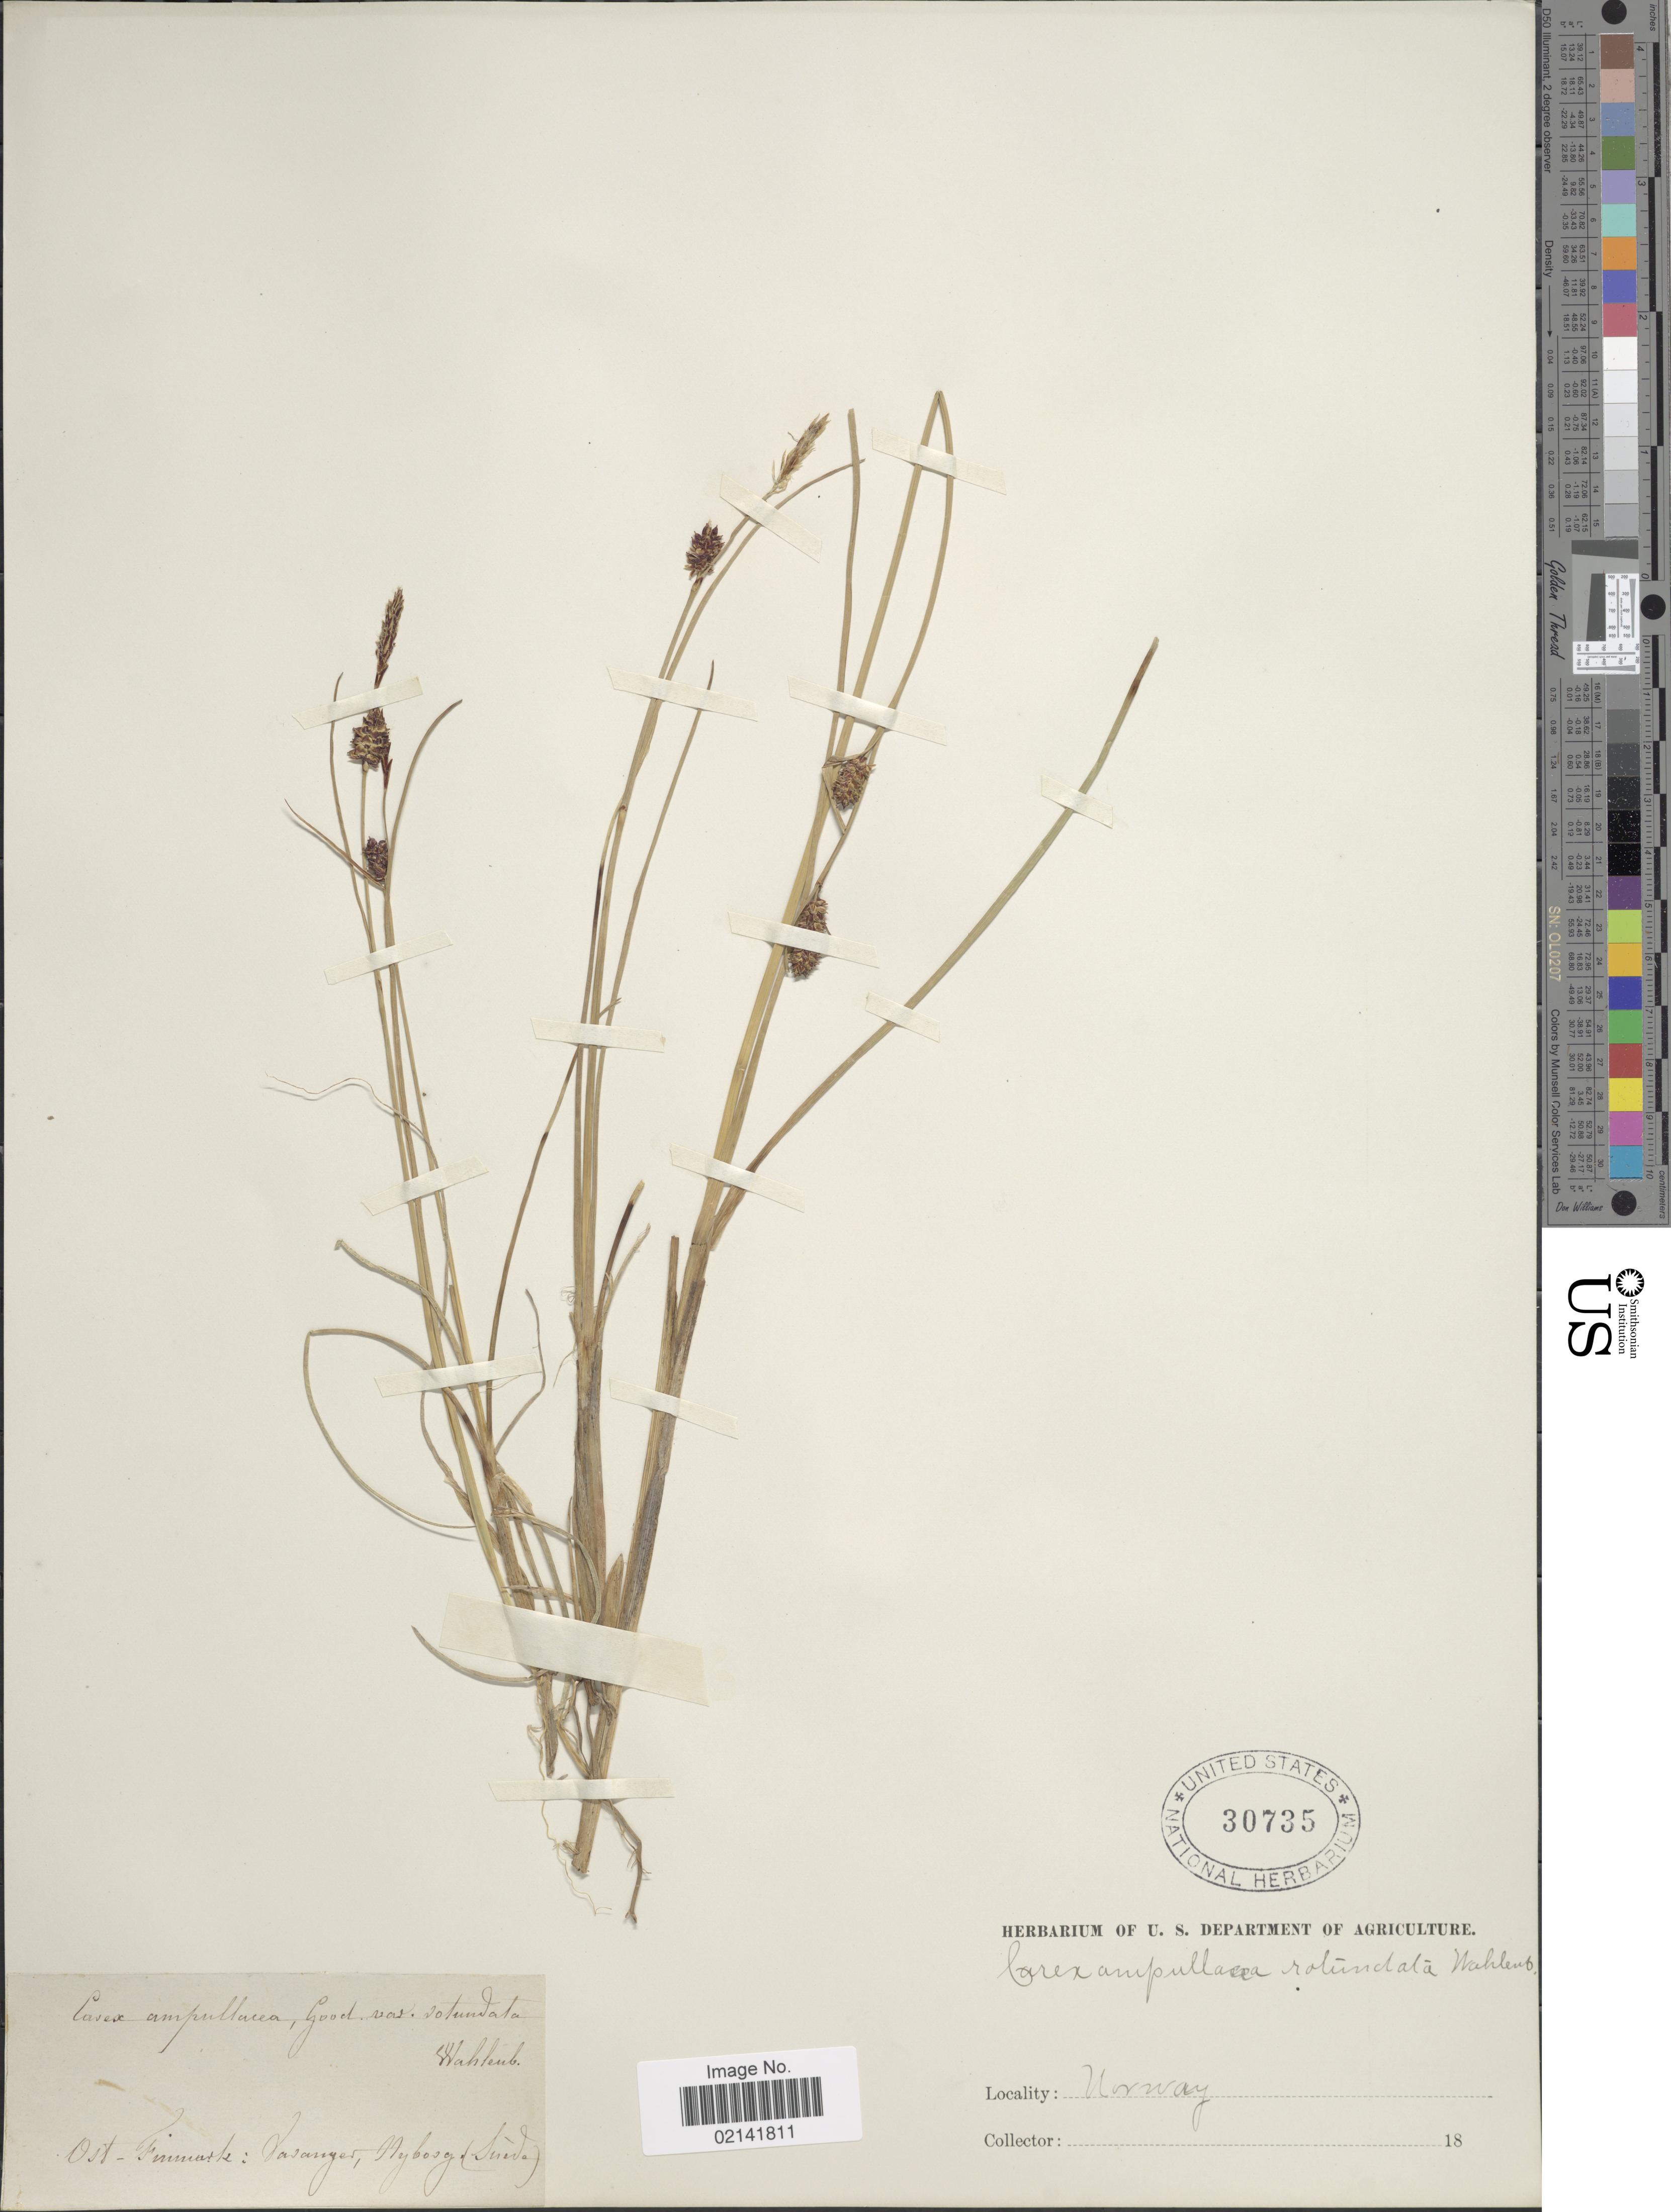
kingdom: Plantae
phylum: Tracheophyta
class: Liliopsida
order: Poales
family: Cyperaceae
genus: Carex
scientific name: Carex rotundata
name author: Wahlenb.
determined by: Strong, Mark T., (BOT), Smithsonian Institution - National Museum of Natural History (UNITED STATES)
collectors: ex herb. U. S. Department of Agriculture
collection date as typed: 18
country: Norway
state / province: Finnmark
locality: Ost-Finmark: Varanger, Nyborg (Sieida).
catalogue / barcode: US 30735